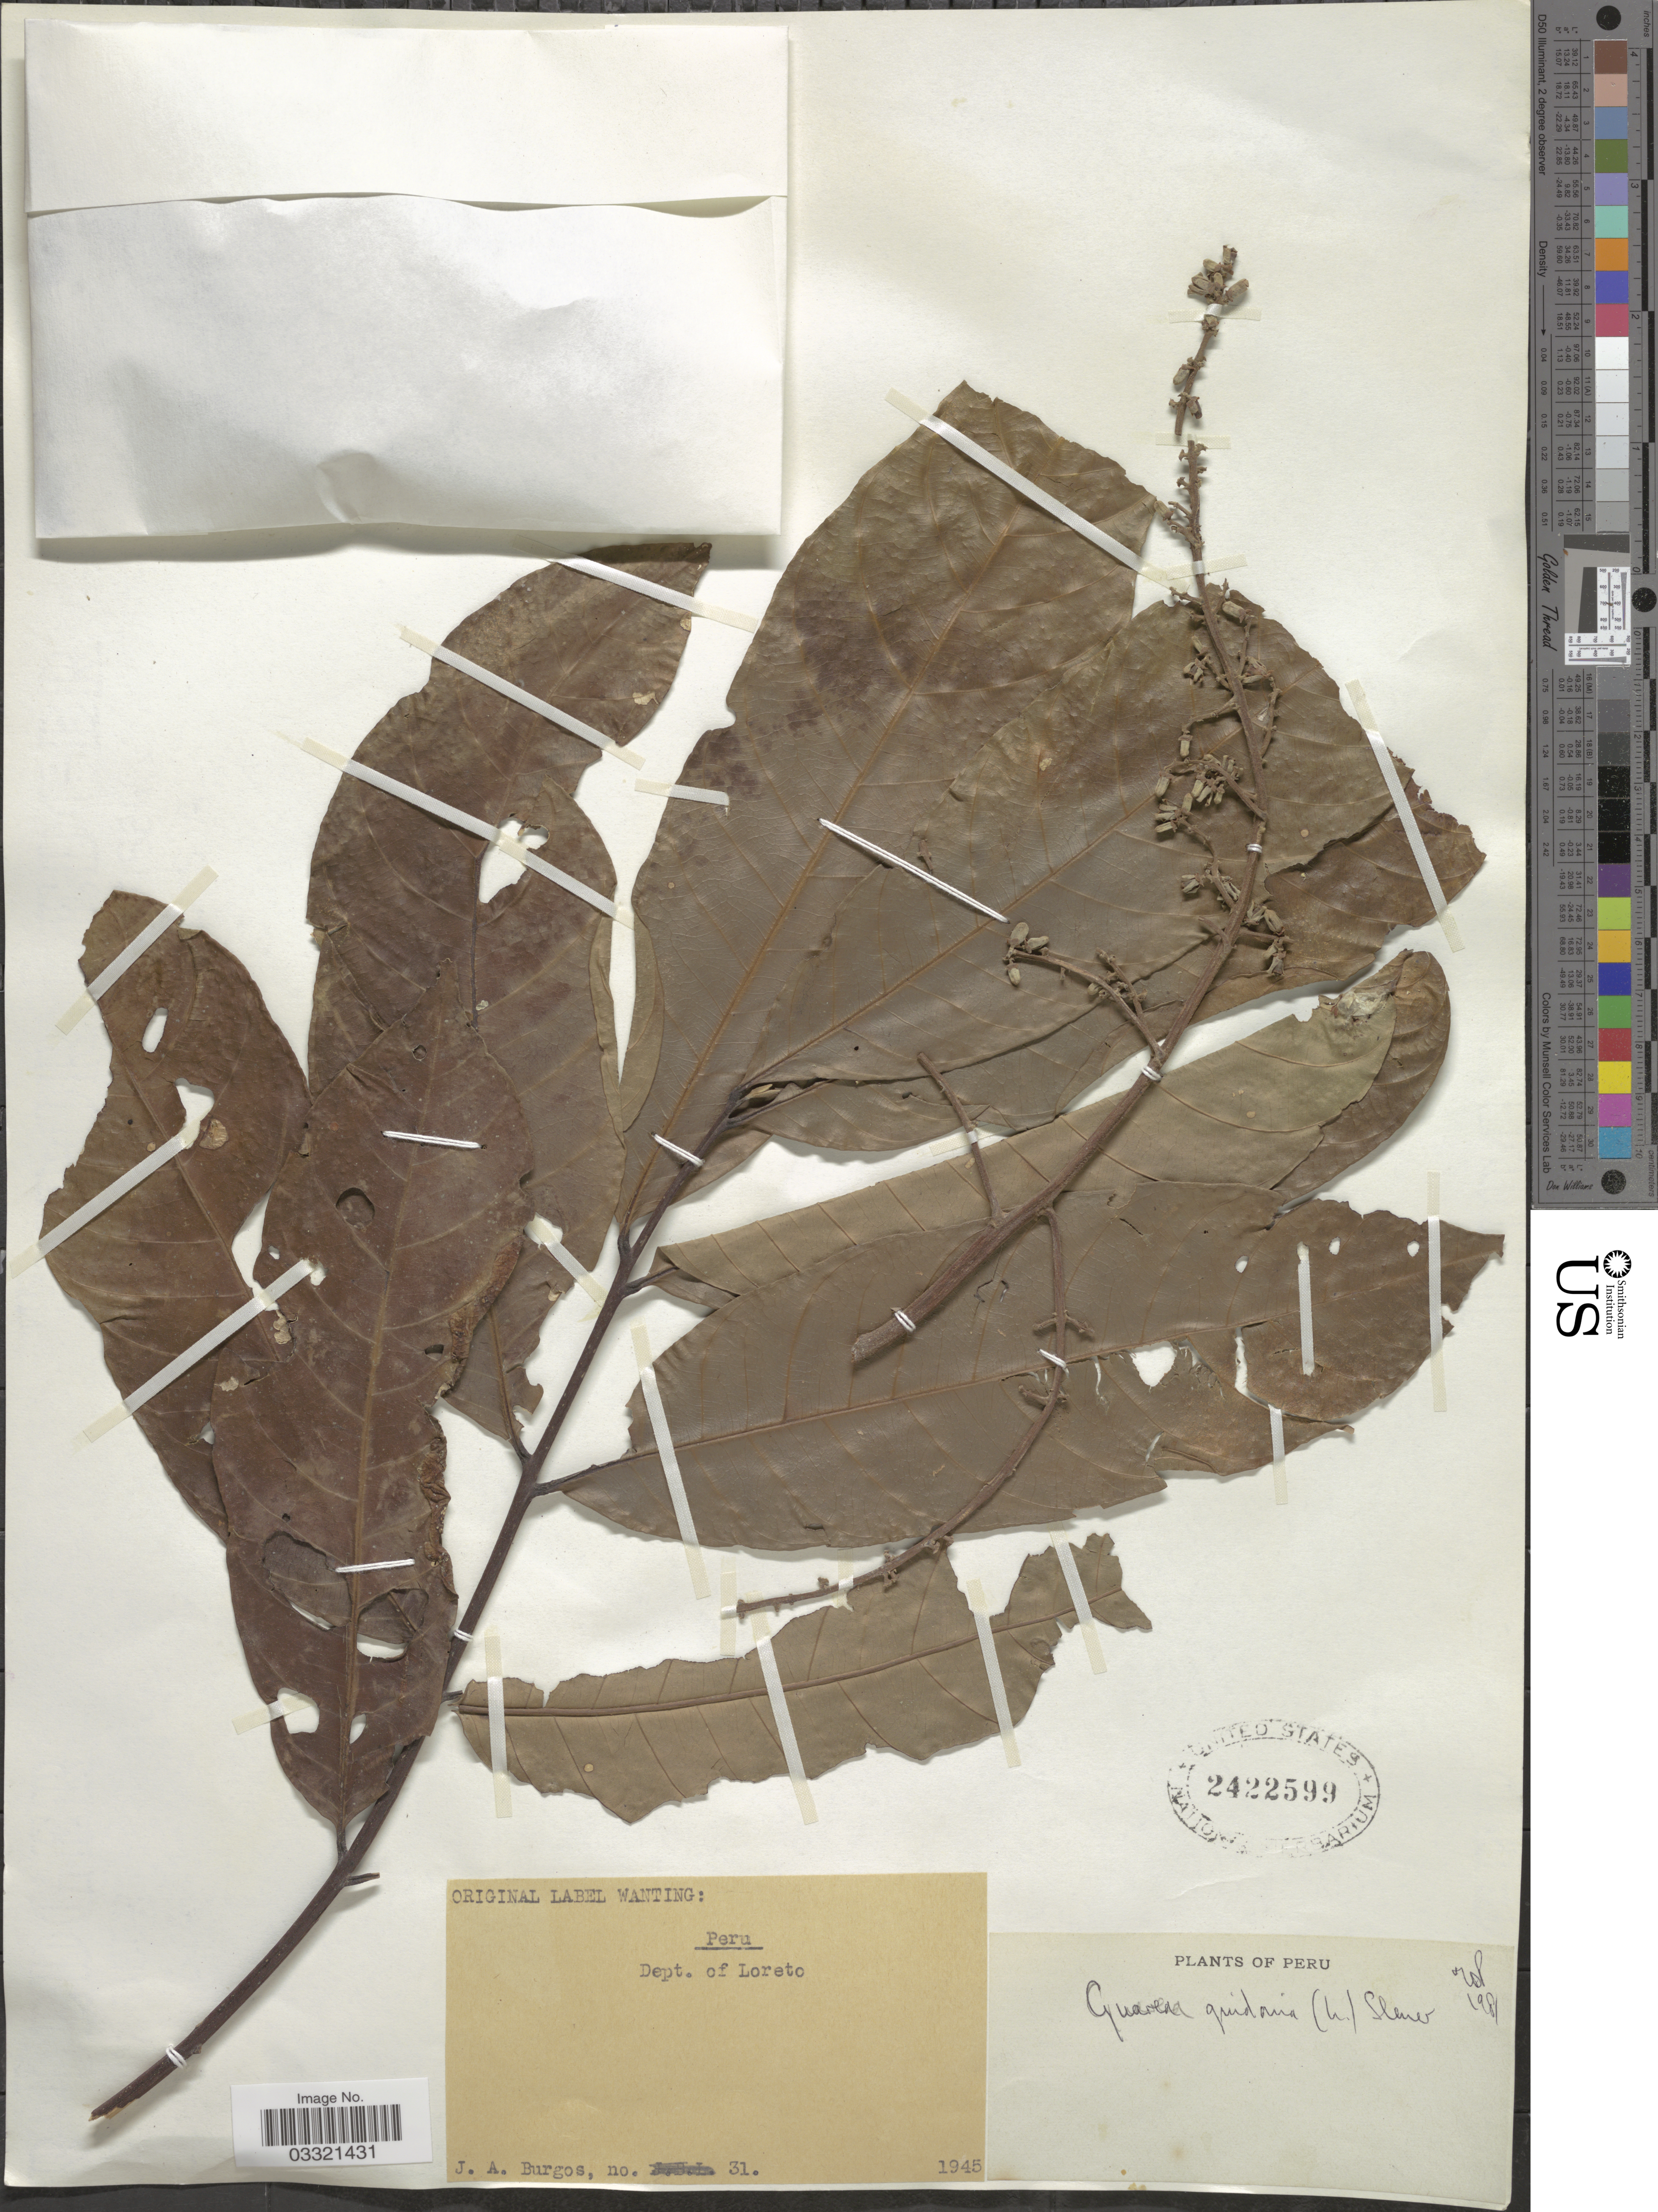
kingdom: Plantae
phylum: Tracheophyta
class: Magnoliopsida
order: Sapindales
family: Meliaceae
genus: Guarea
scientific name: Guarea guidonia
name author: (L.) Sleumer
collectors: J. Burgos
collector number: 31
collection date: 1945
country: Peru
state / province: Loreto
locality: Dept. of Loreto.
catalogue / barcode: US 2422599